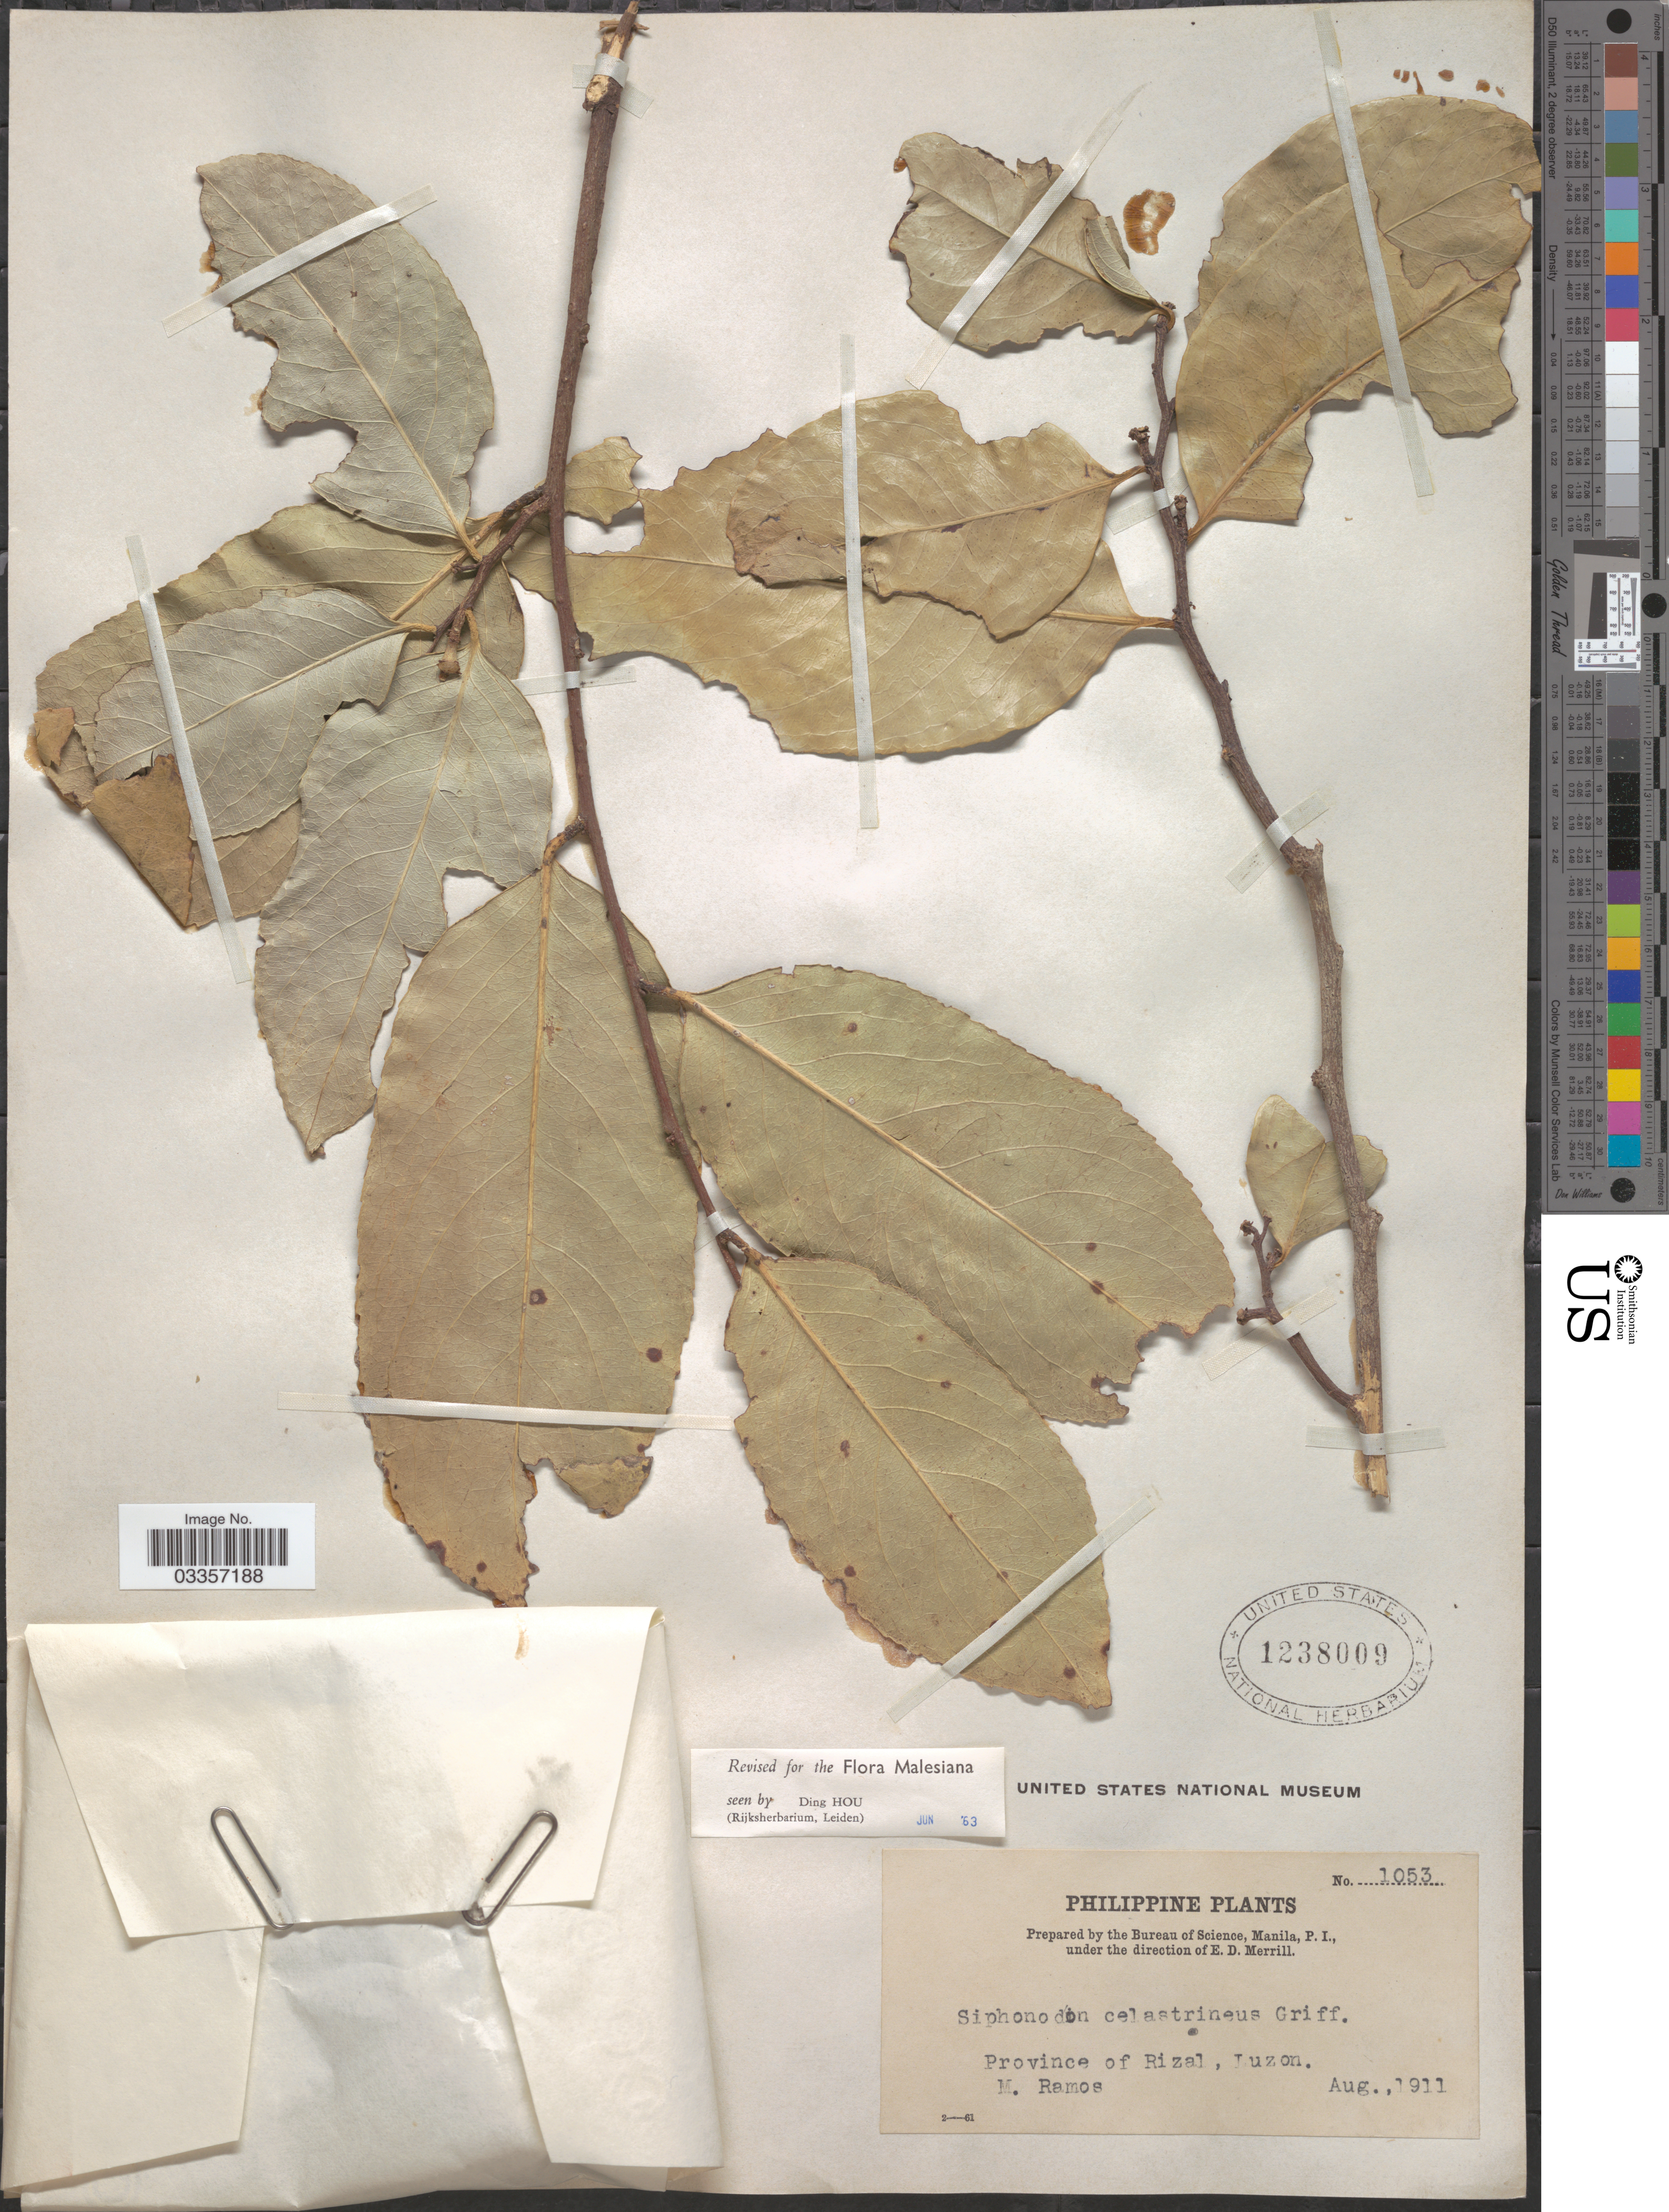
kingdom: Plantae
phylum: Tracheophyta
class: Magnoliopsida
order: Celastrales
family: Celastraceae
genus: Siphonodon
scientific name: Siphonodon celastrineus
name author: Griff.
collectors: M. Ramos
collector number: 1053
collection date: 1911-08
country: Philippines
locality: Province of Rizal, Luzon.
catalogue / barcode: US 1238009